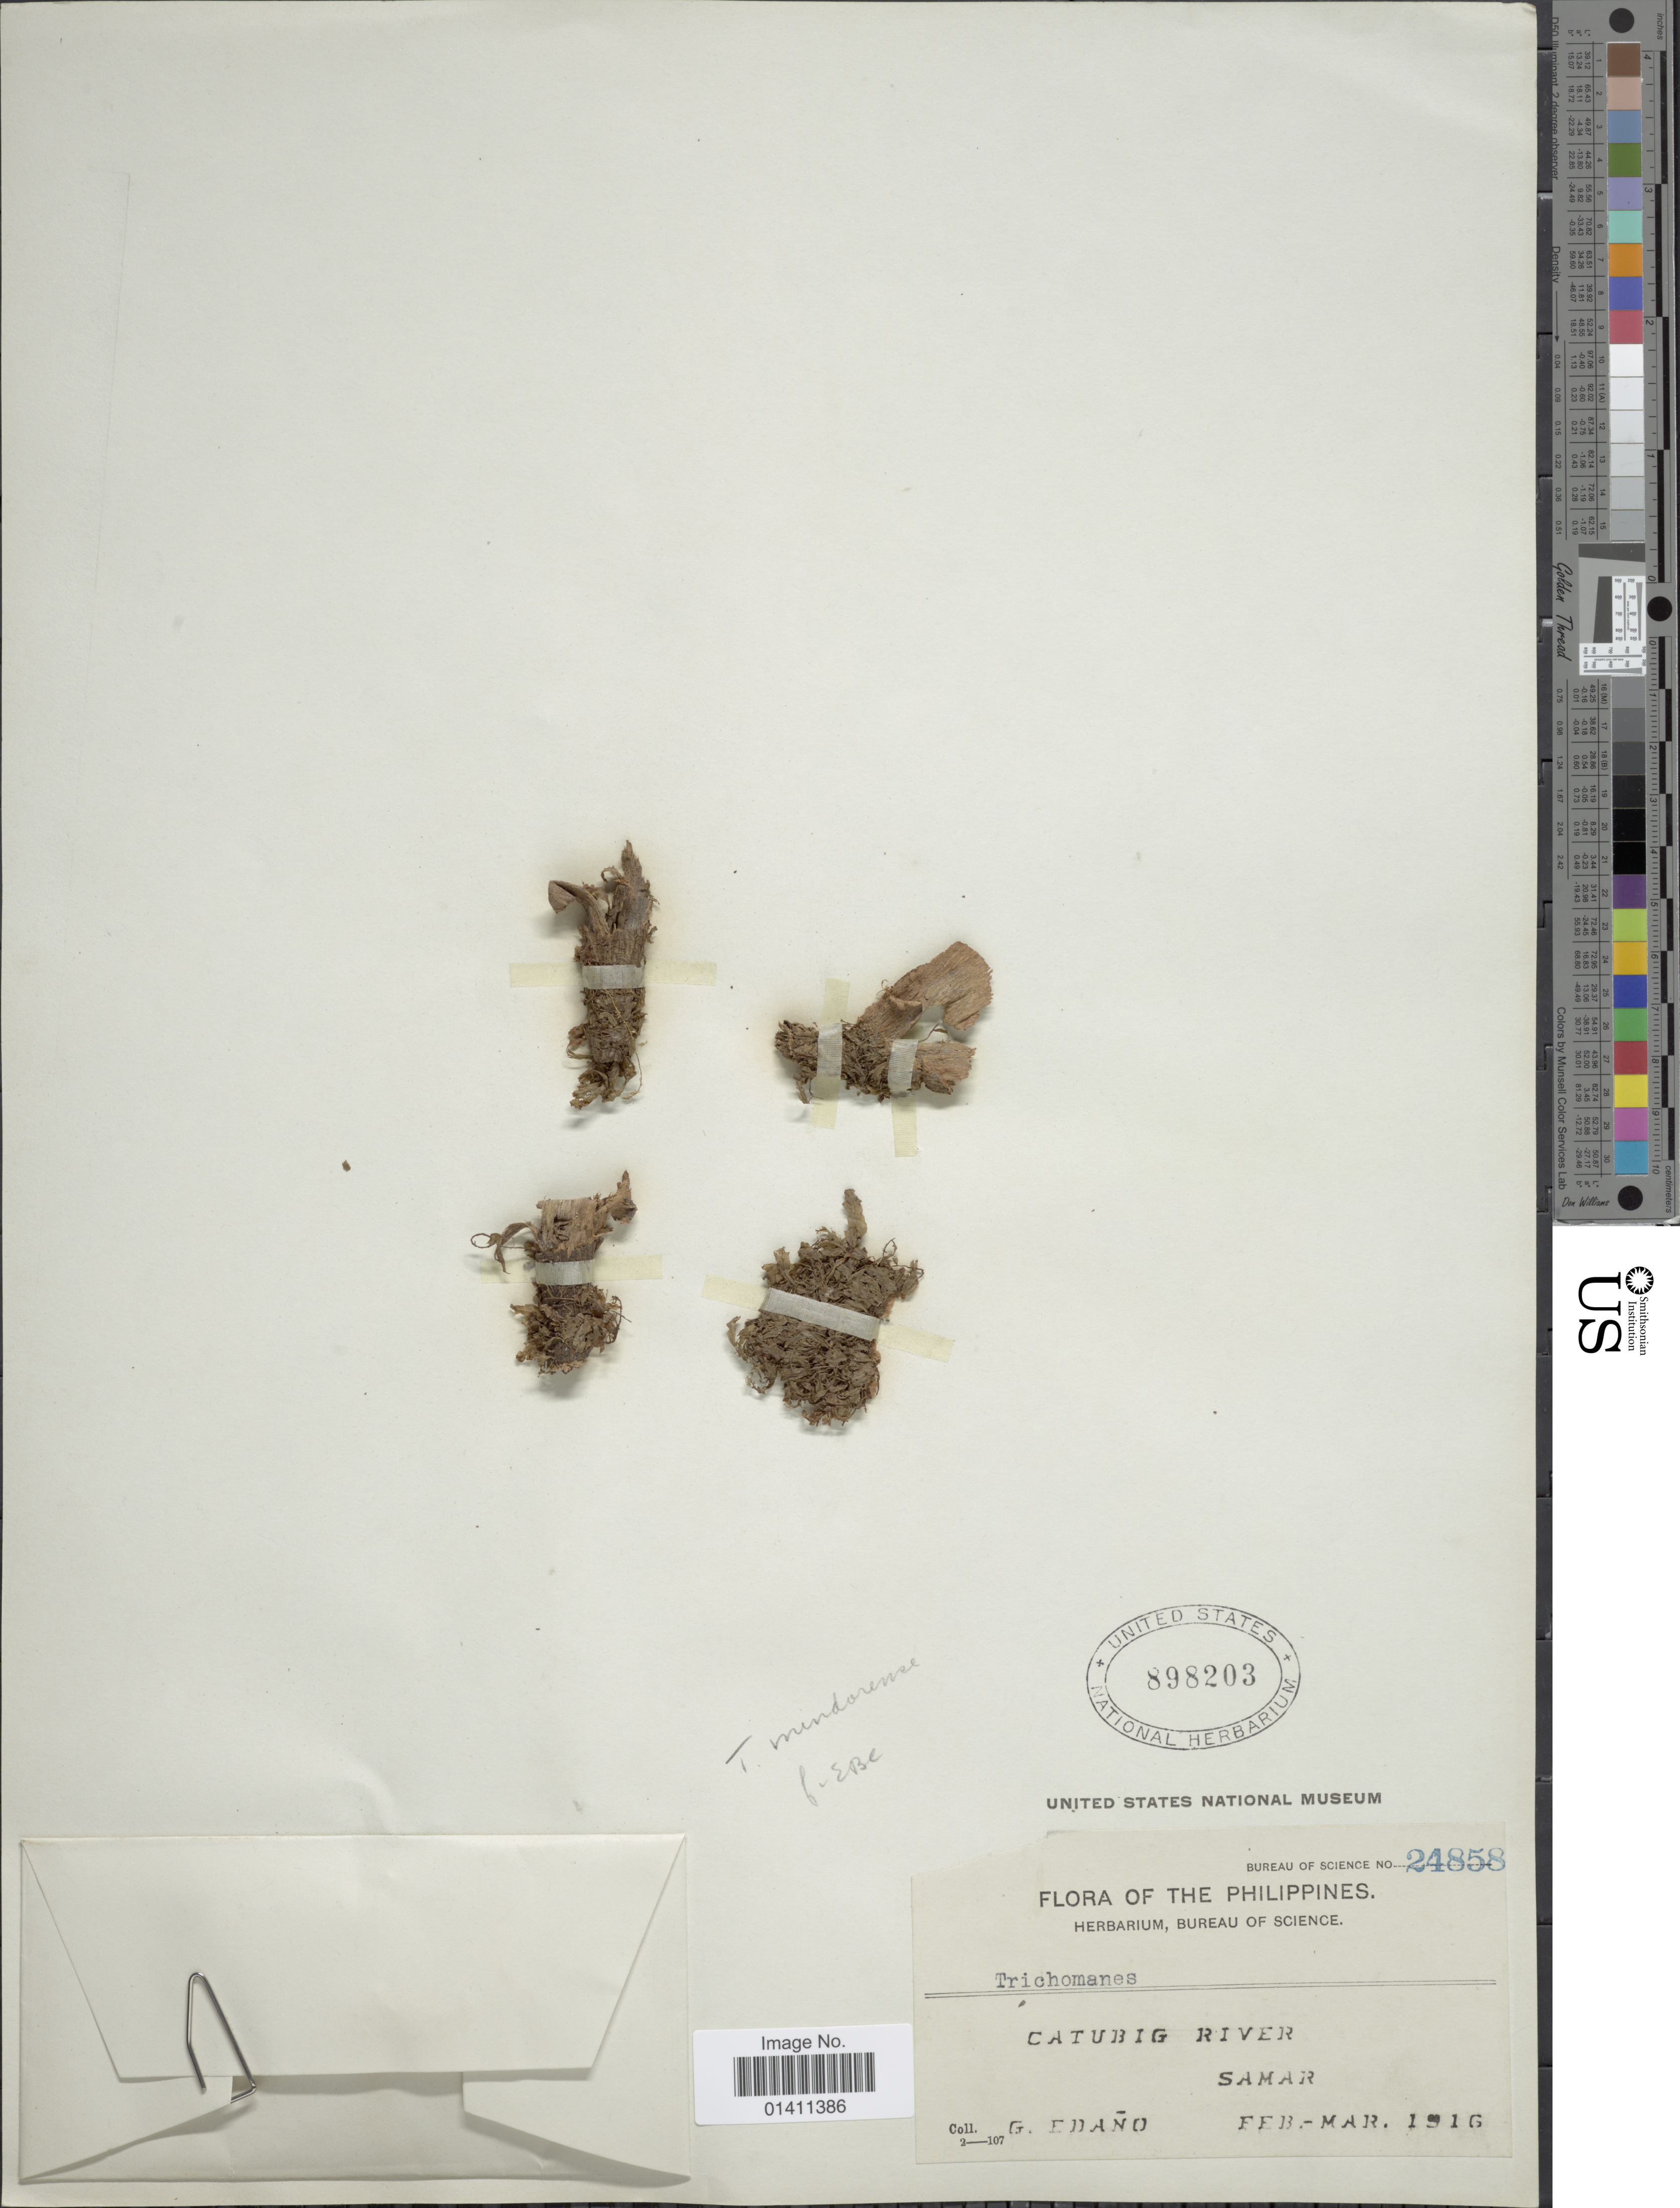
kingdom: Plantae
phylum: Tracheophyta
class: Polypodiopsida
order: Hymenophyllales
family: Hymenophyllaceae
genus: Didymoglossum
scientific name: Didymoglossum mindorense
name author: (Christ) K. Iwats.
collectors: G. Edaño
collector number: Bureau of Science 24858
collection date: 1916-02/1916-03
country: Philippines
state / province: Eastern Visayas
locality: Catubig River. Samar.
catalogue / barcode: US 898203